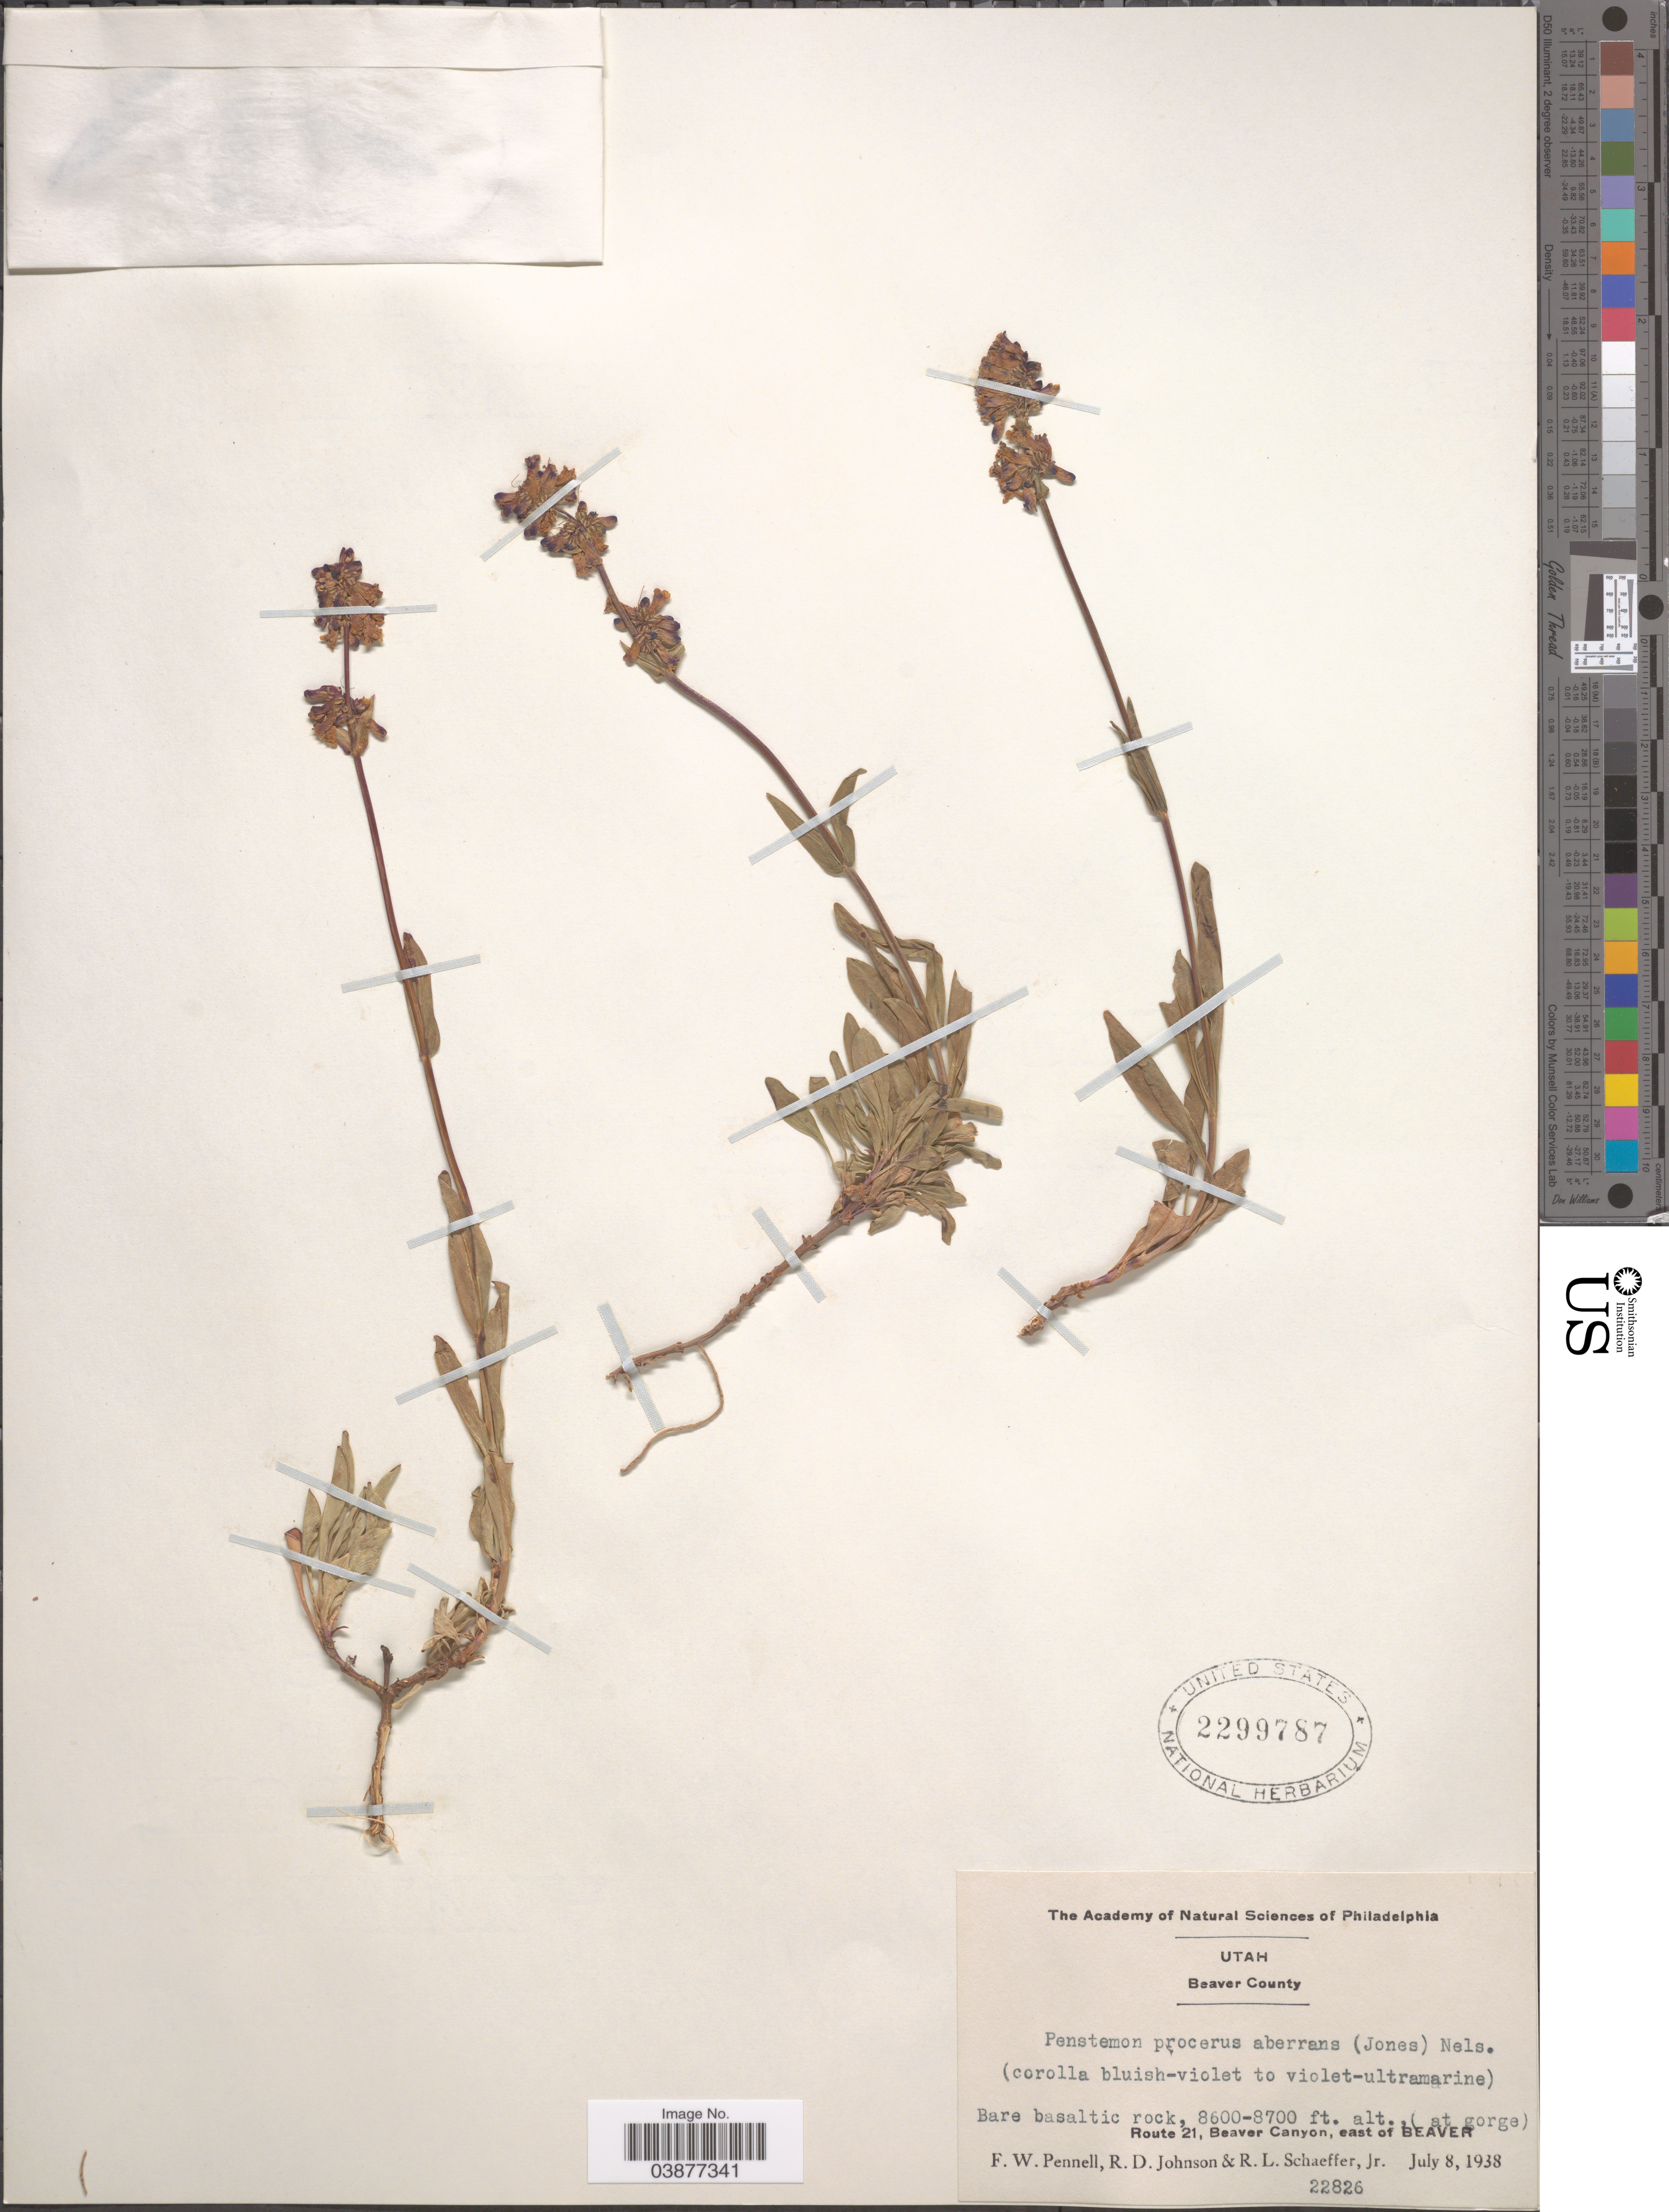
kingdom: Plantae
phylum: Tracheophyta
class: Magnoliopsida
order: Lamiales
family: Plantaginaceae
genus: Penstemon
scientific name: Penstemon procerus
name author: Douglas ex Graham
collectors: F. W. Pennell, R. D. Johnson & R. Schaeffen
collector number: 22826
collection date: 1938-07-08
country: United States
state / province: Utah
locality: Beaver County. Route 21, Beaver Canyon, east of Beaver.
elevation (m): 2621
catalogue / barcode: US 2299787